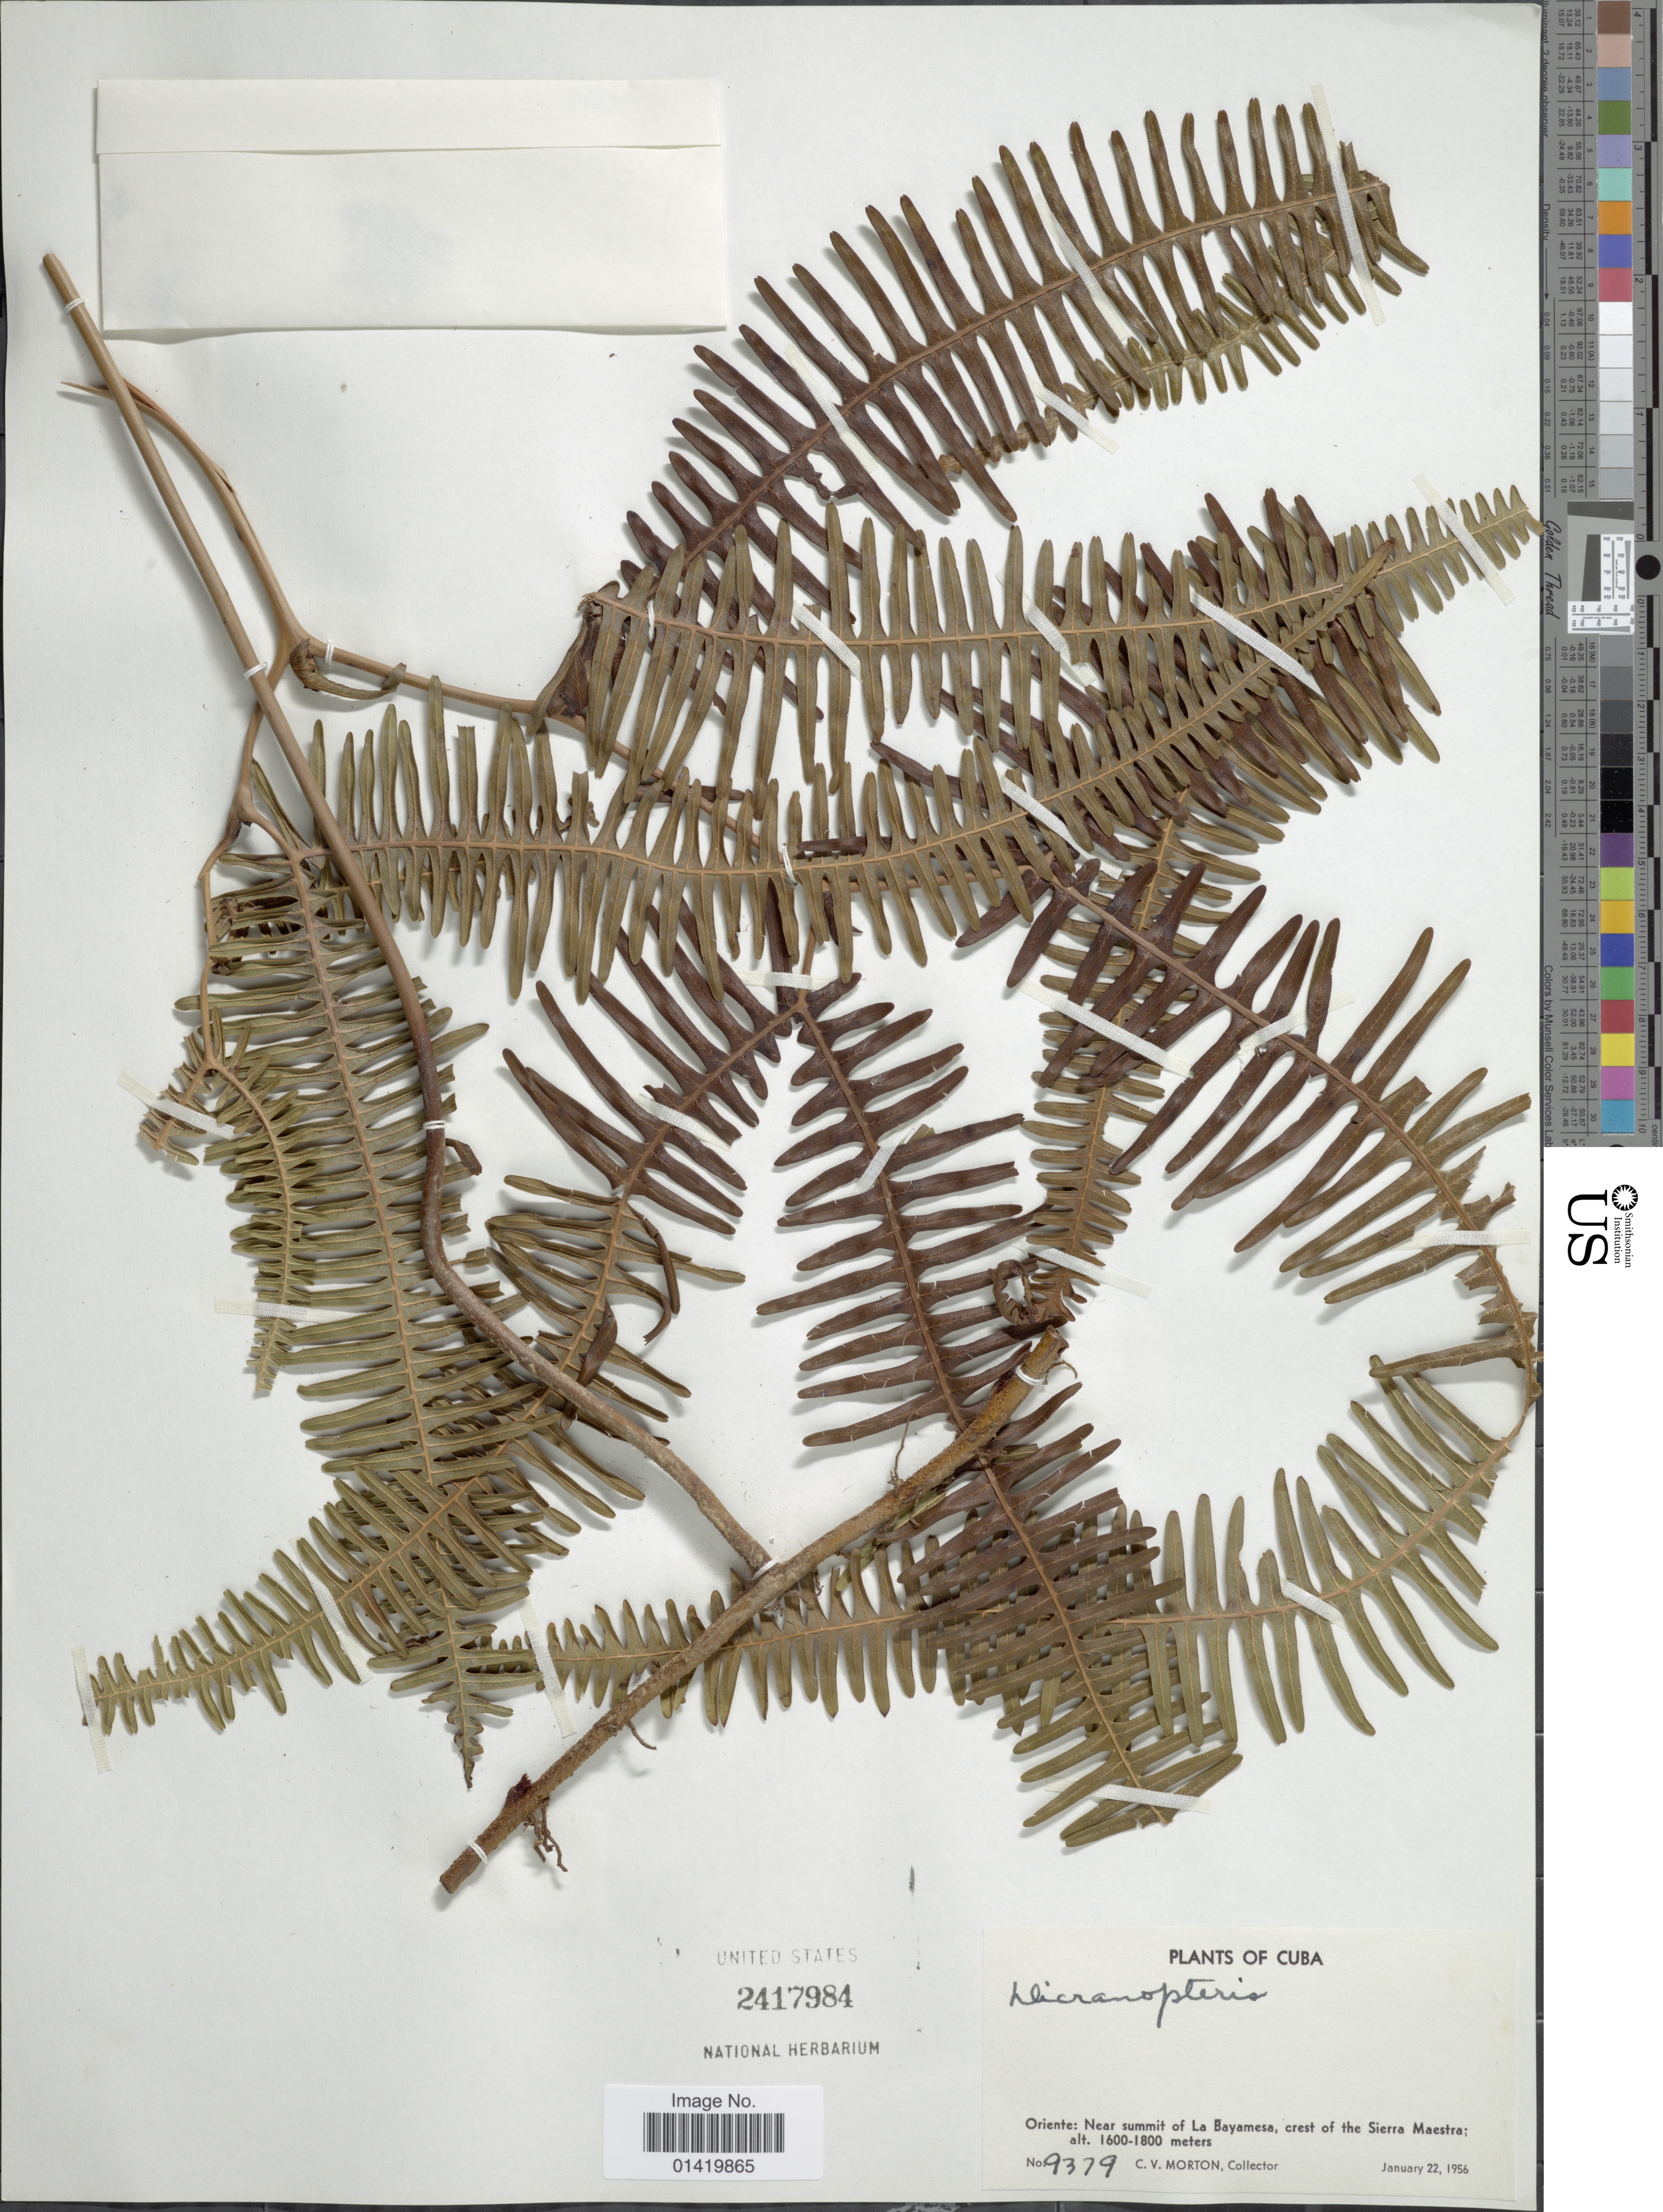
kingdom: Plantae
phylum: Tracheophyta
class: Polypodiopsida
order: Gleicheniales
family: Gleicheniaceae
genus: Gleichenella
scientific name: Gleichenella pectinata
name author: (Willd.) Ching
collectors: C. V. Morton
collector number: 9379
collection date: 1956-01-22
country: Cuba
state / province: Oriente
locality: Near summit of La Bayamesa, crest of the Sierra Maestra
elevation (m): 1600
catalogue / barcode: US 2417984